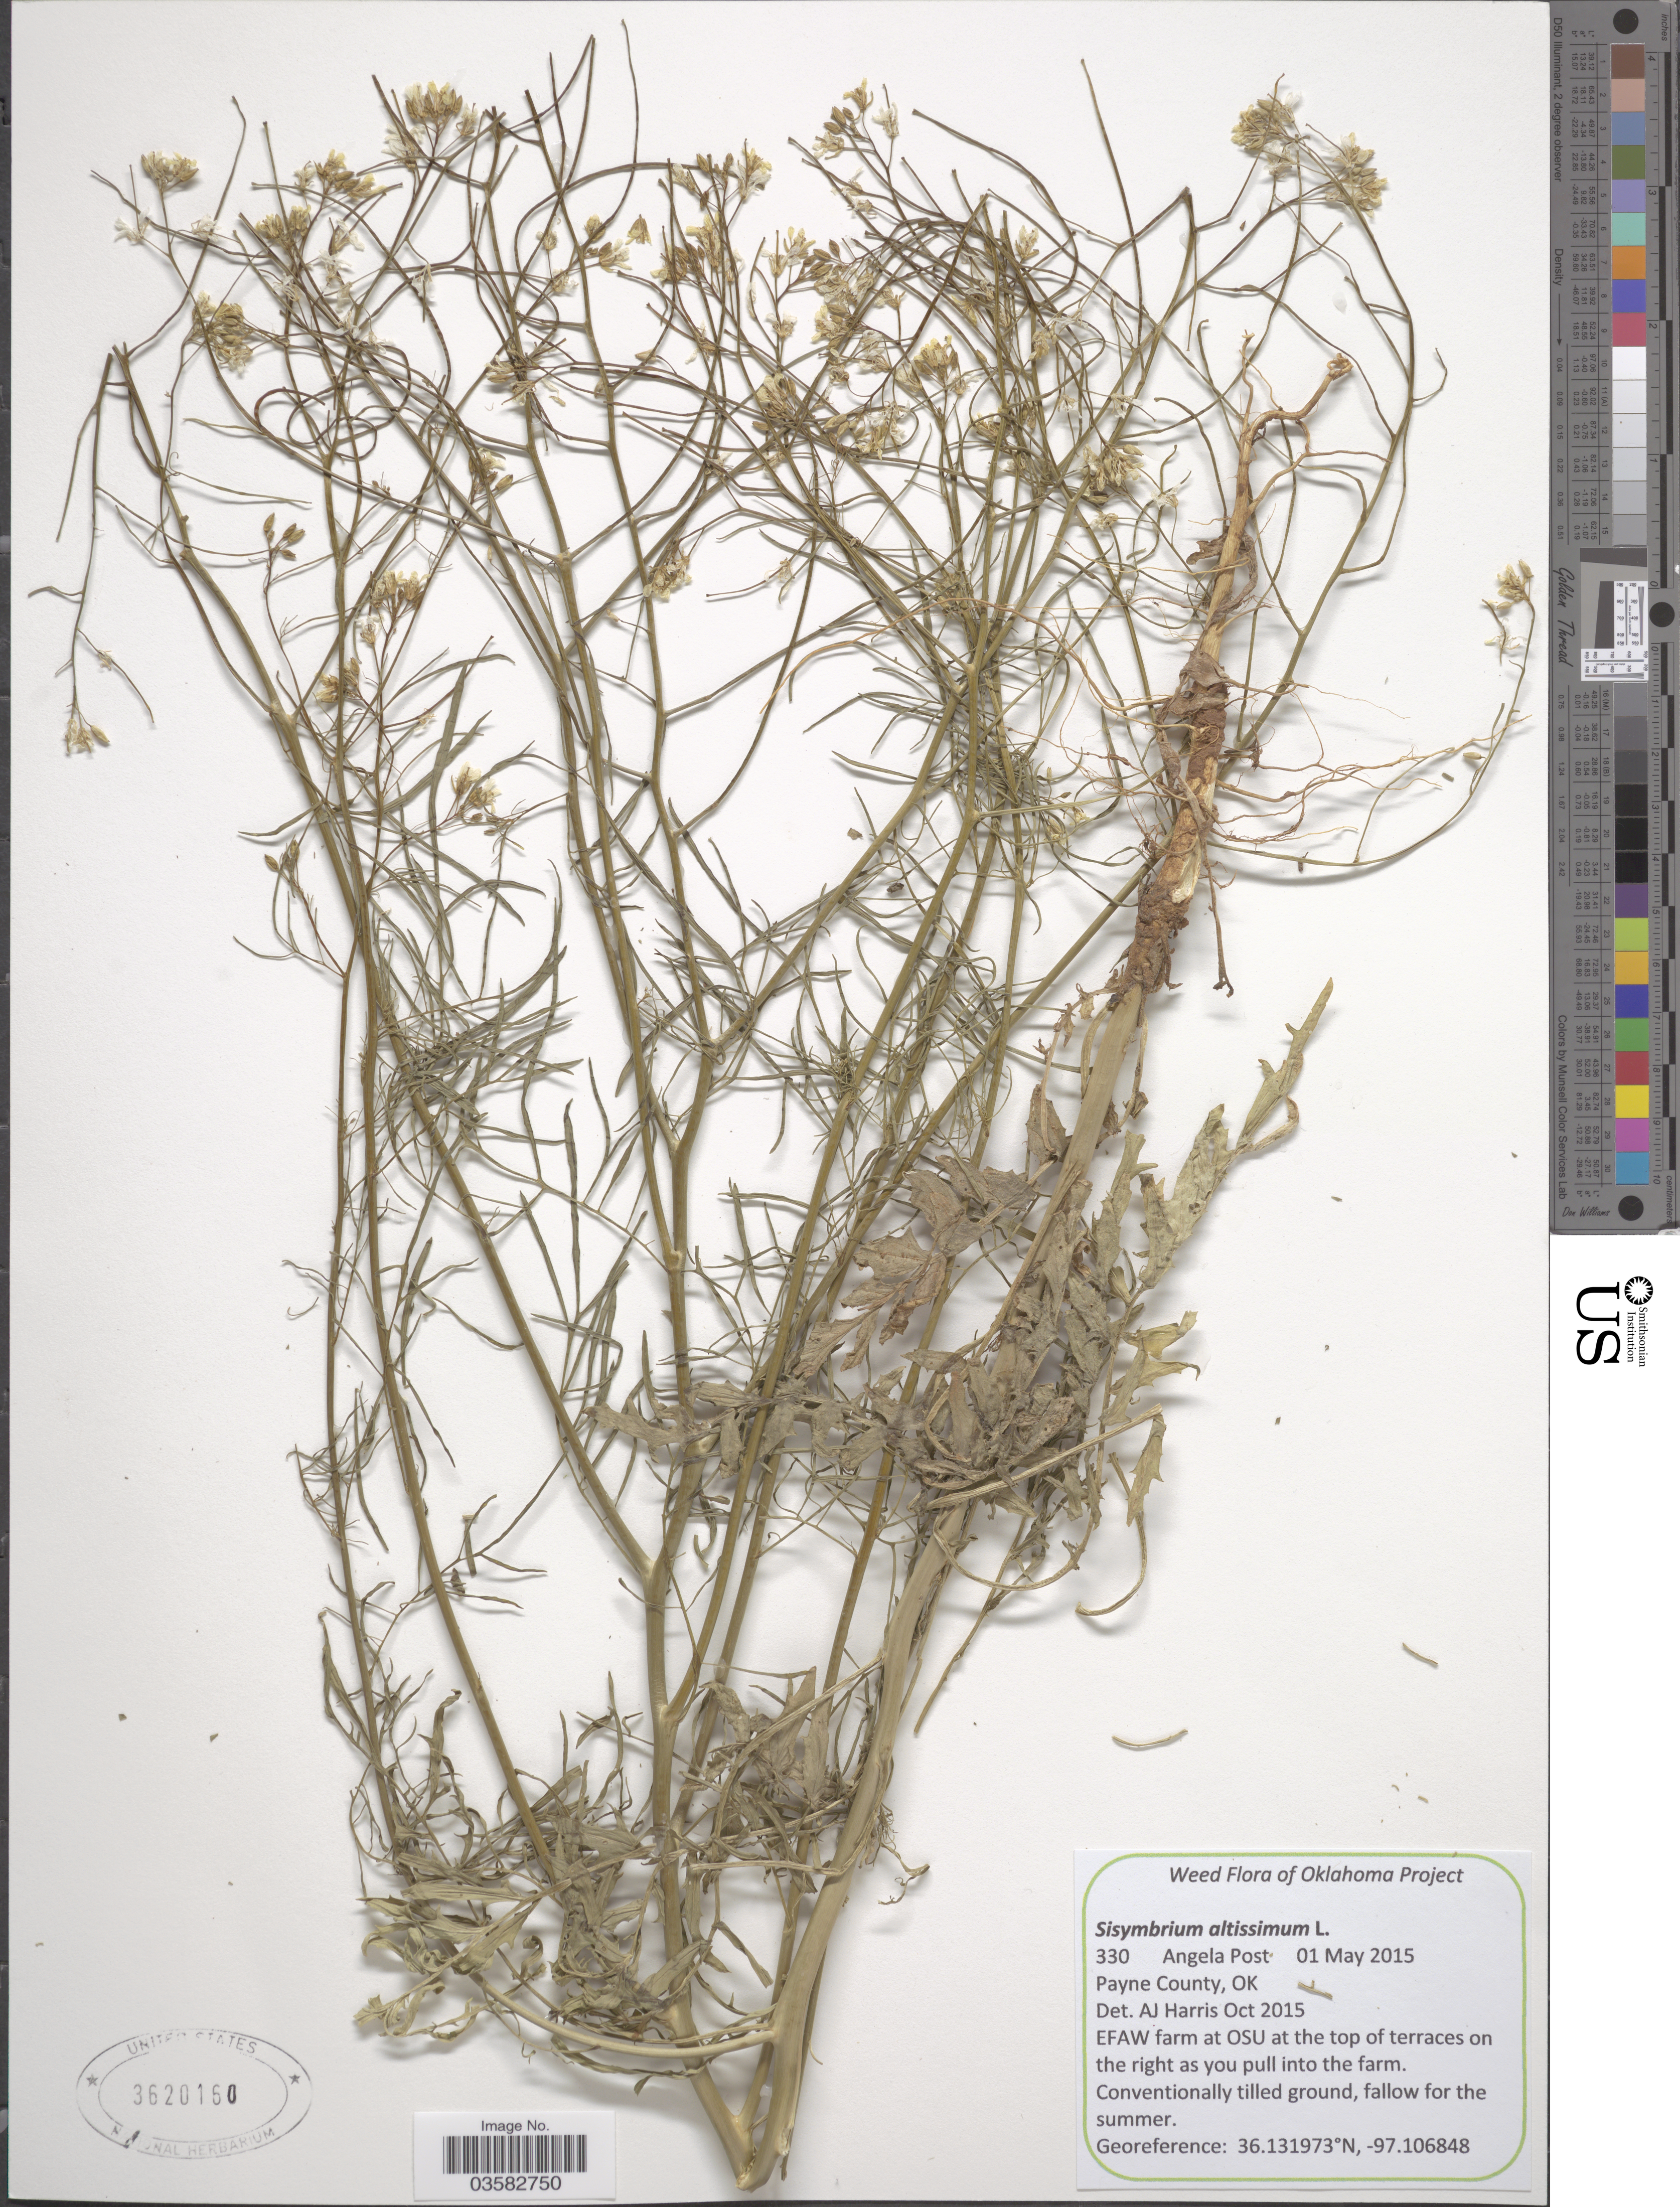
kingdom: Plantae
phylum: Tracheophyta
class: Magnoliopsida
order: Brassicales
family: Brassicaceae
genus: Sisymbrium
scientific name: Sisymbrium altissimum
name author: L.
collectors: A. Post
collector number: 330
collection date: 2015-05-01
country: United States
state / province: Oklahoma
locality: Payne County.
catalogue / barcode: US 3620160